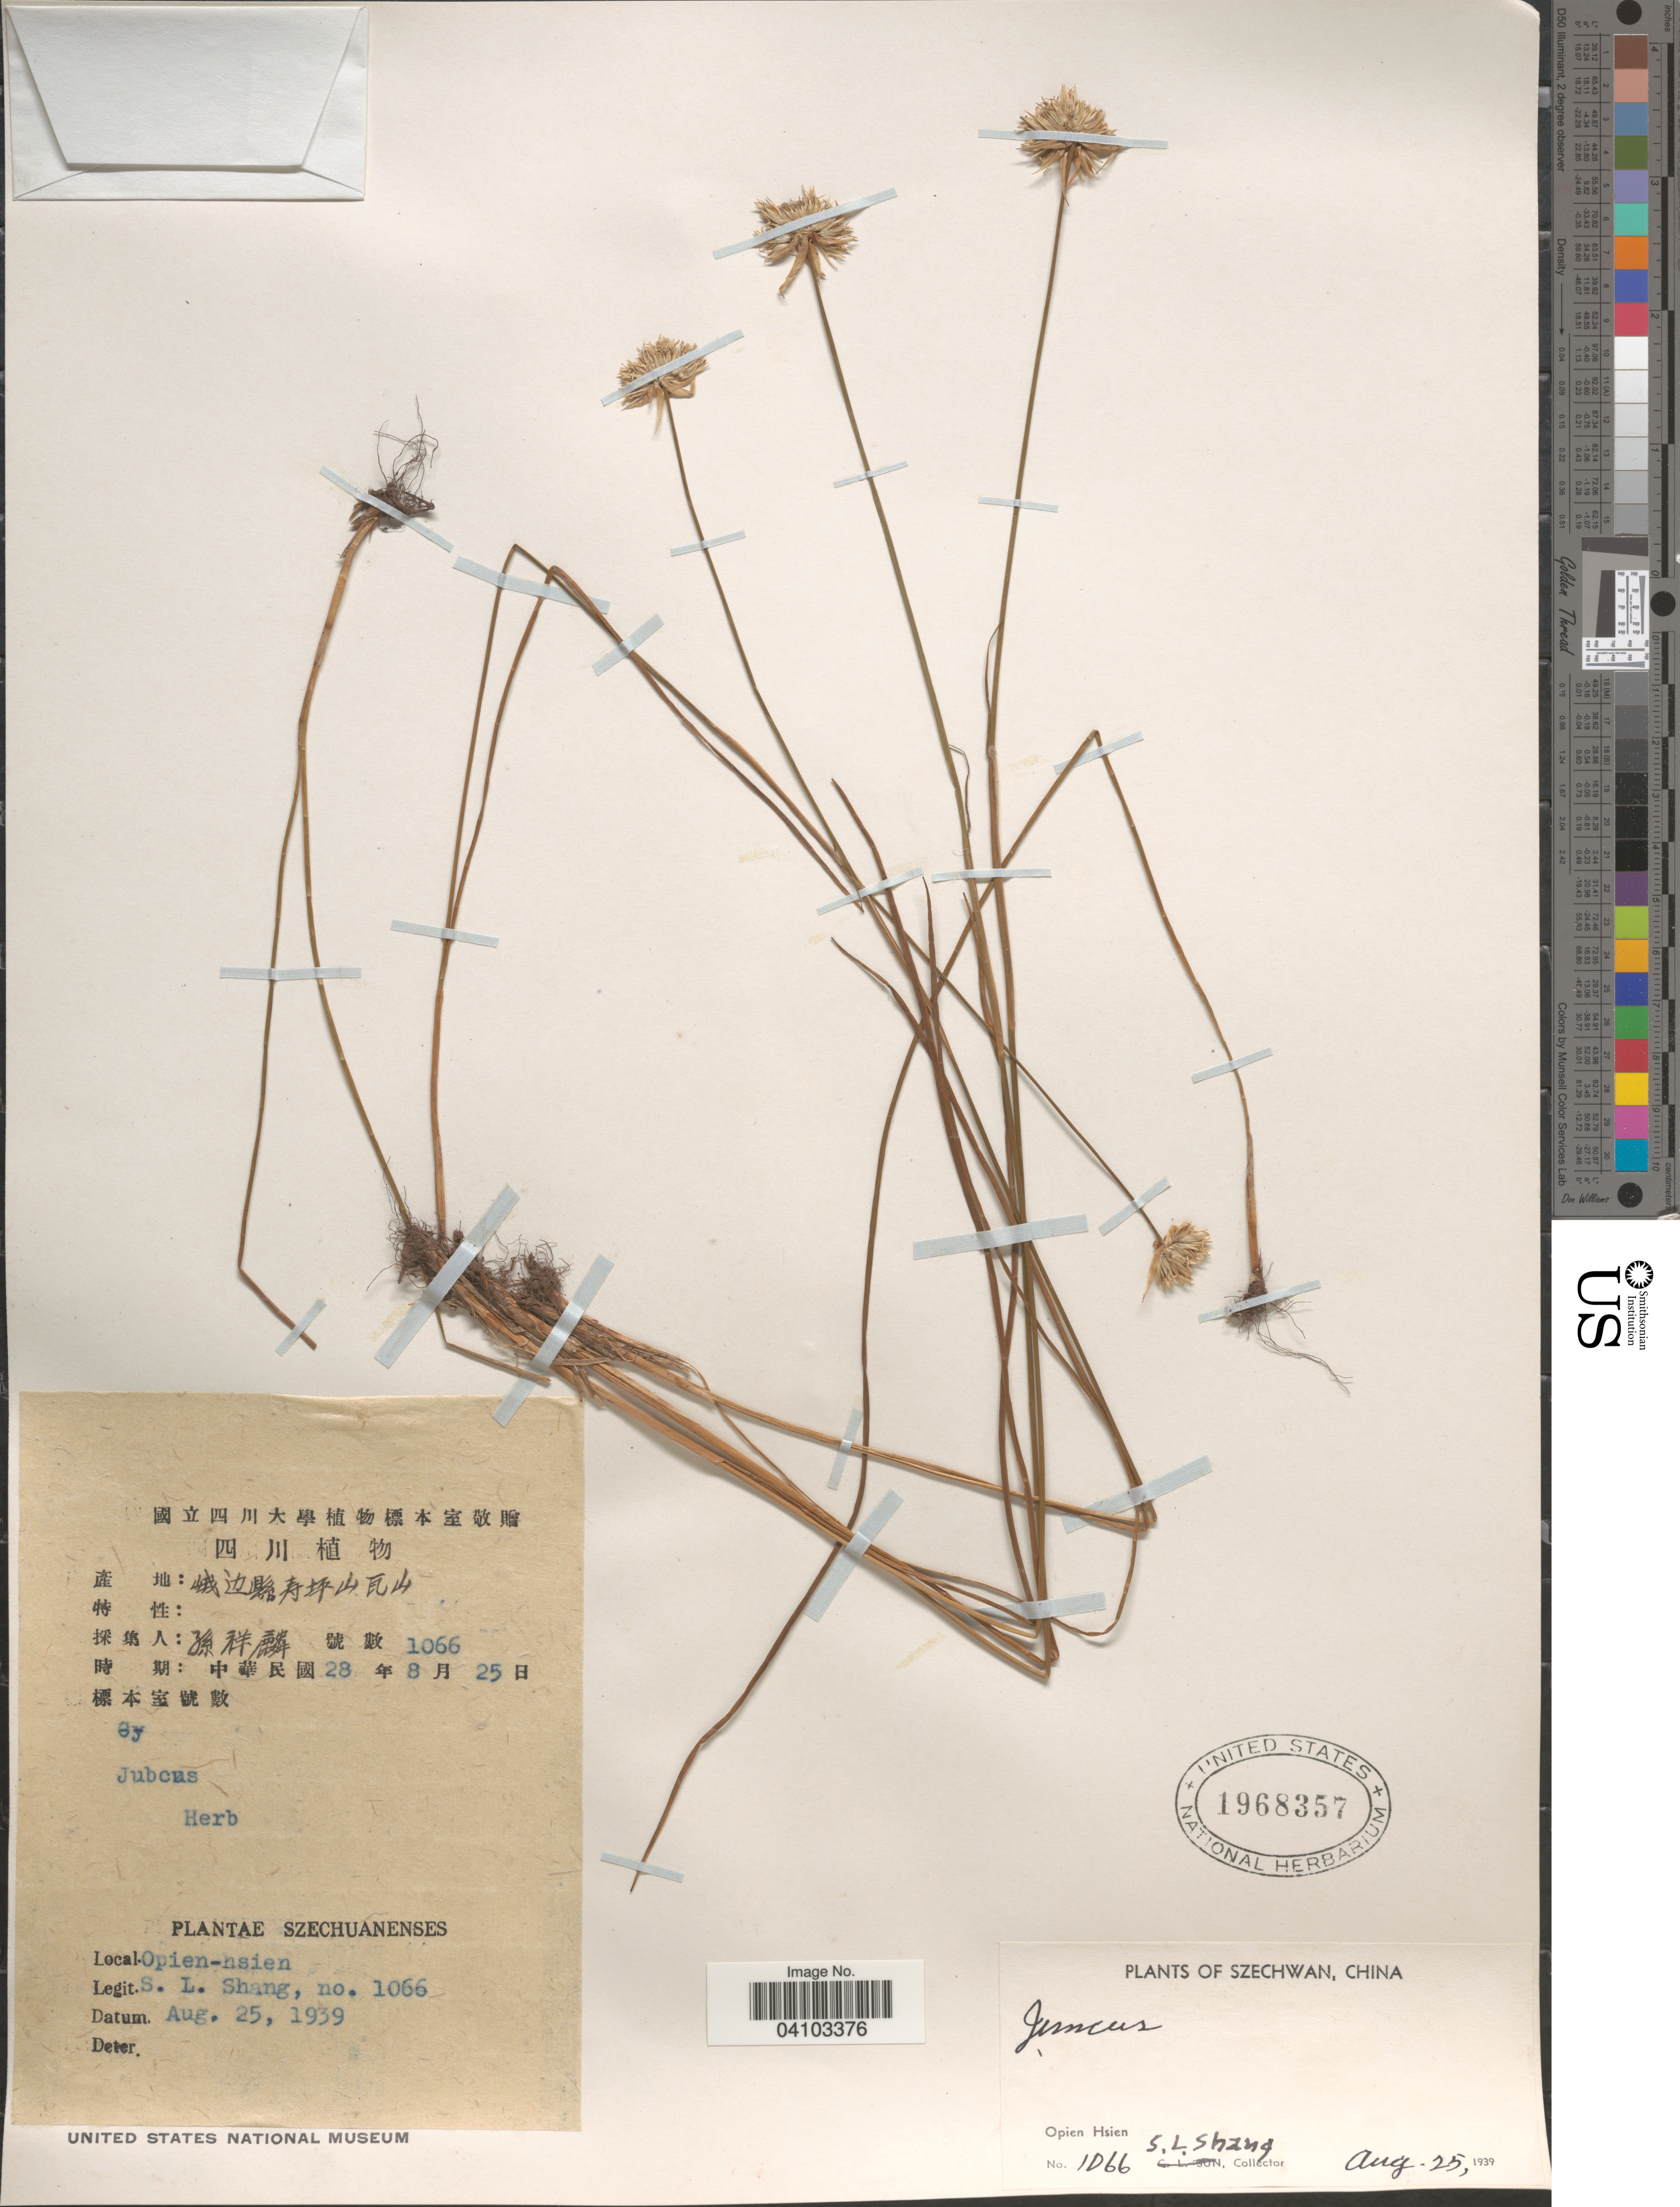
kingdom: Plantae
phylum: Tracheophyta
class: Liliopsida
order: Poales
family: Juncaceae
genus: Juncus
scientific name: Juncus sp.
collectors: S. Shang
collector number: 1066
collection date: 1939-08-25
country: China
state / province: Sichuan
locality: Szechuanenses. Opien-hsien.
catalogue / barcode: US 1968357